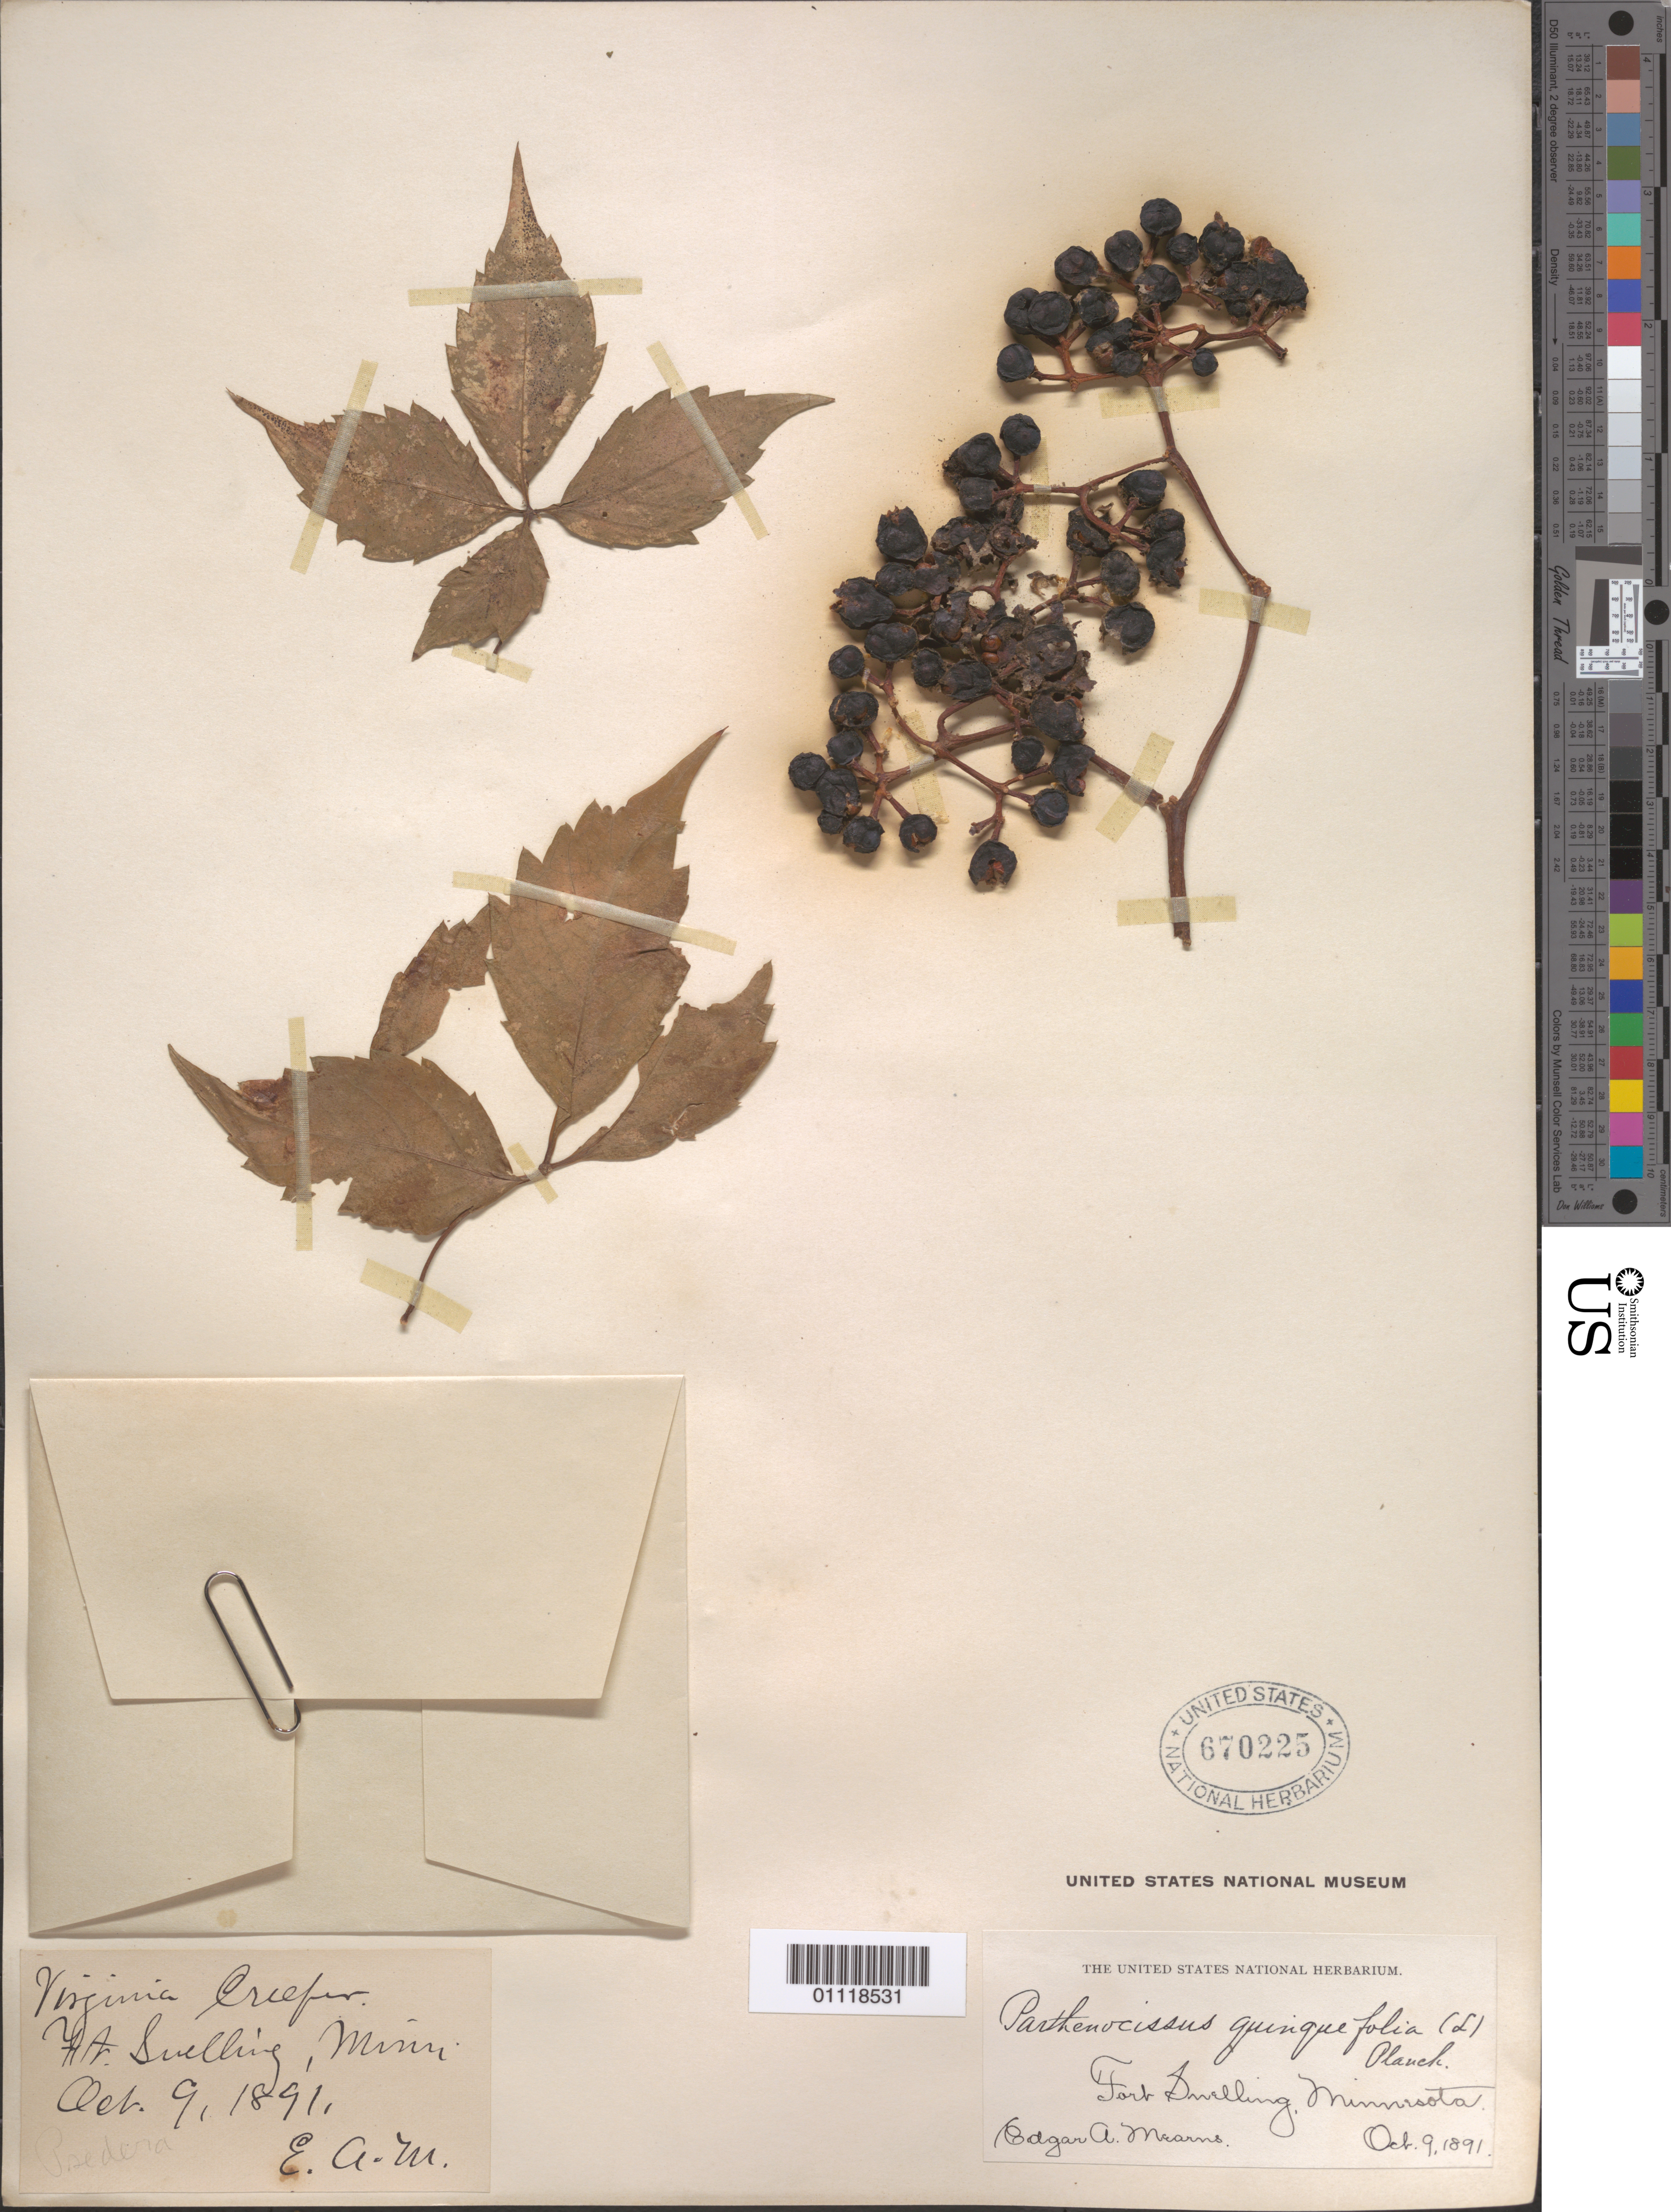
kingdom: Plantae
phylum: Tracheophyta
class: Magnoliopsida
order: Vitales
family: Vitaceae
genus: Parthenocissus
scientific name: Parthenocissus quinquefolia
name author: (L.) Planch.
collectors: E. A. Mearns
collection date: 1891-10-09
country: United States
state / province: Minnesota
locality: Fort Snelling.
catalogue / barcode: US 670225